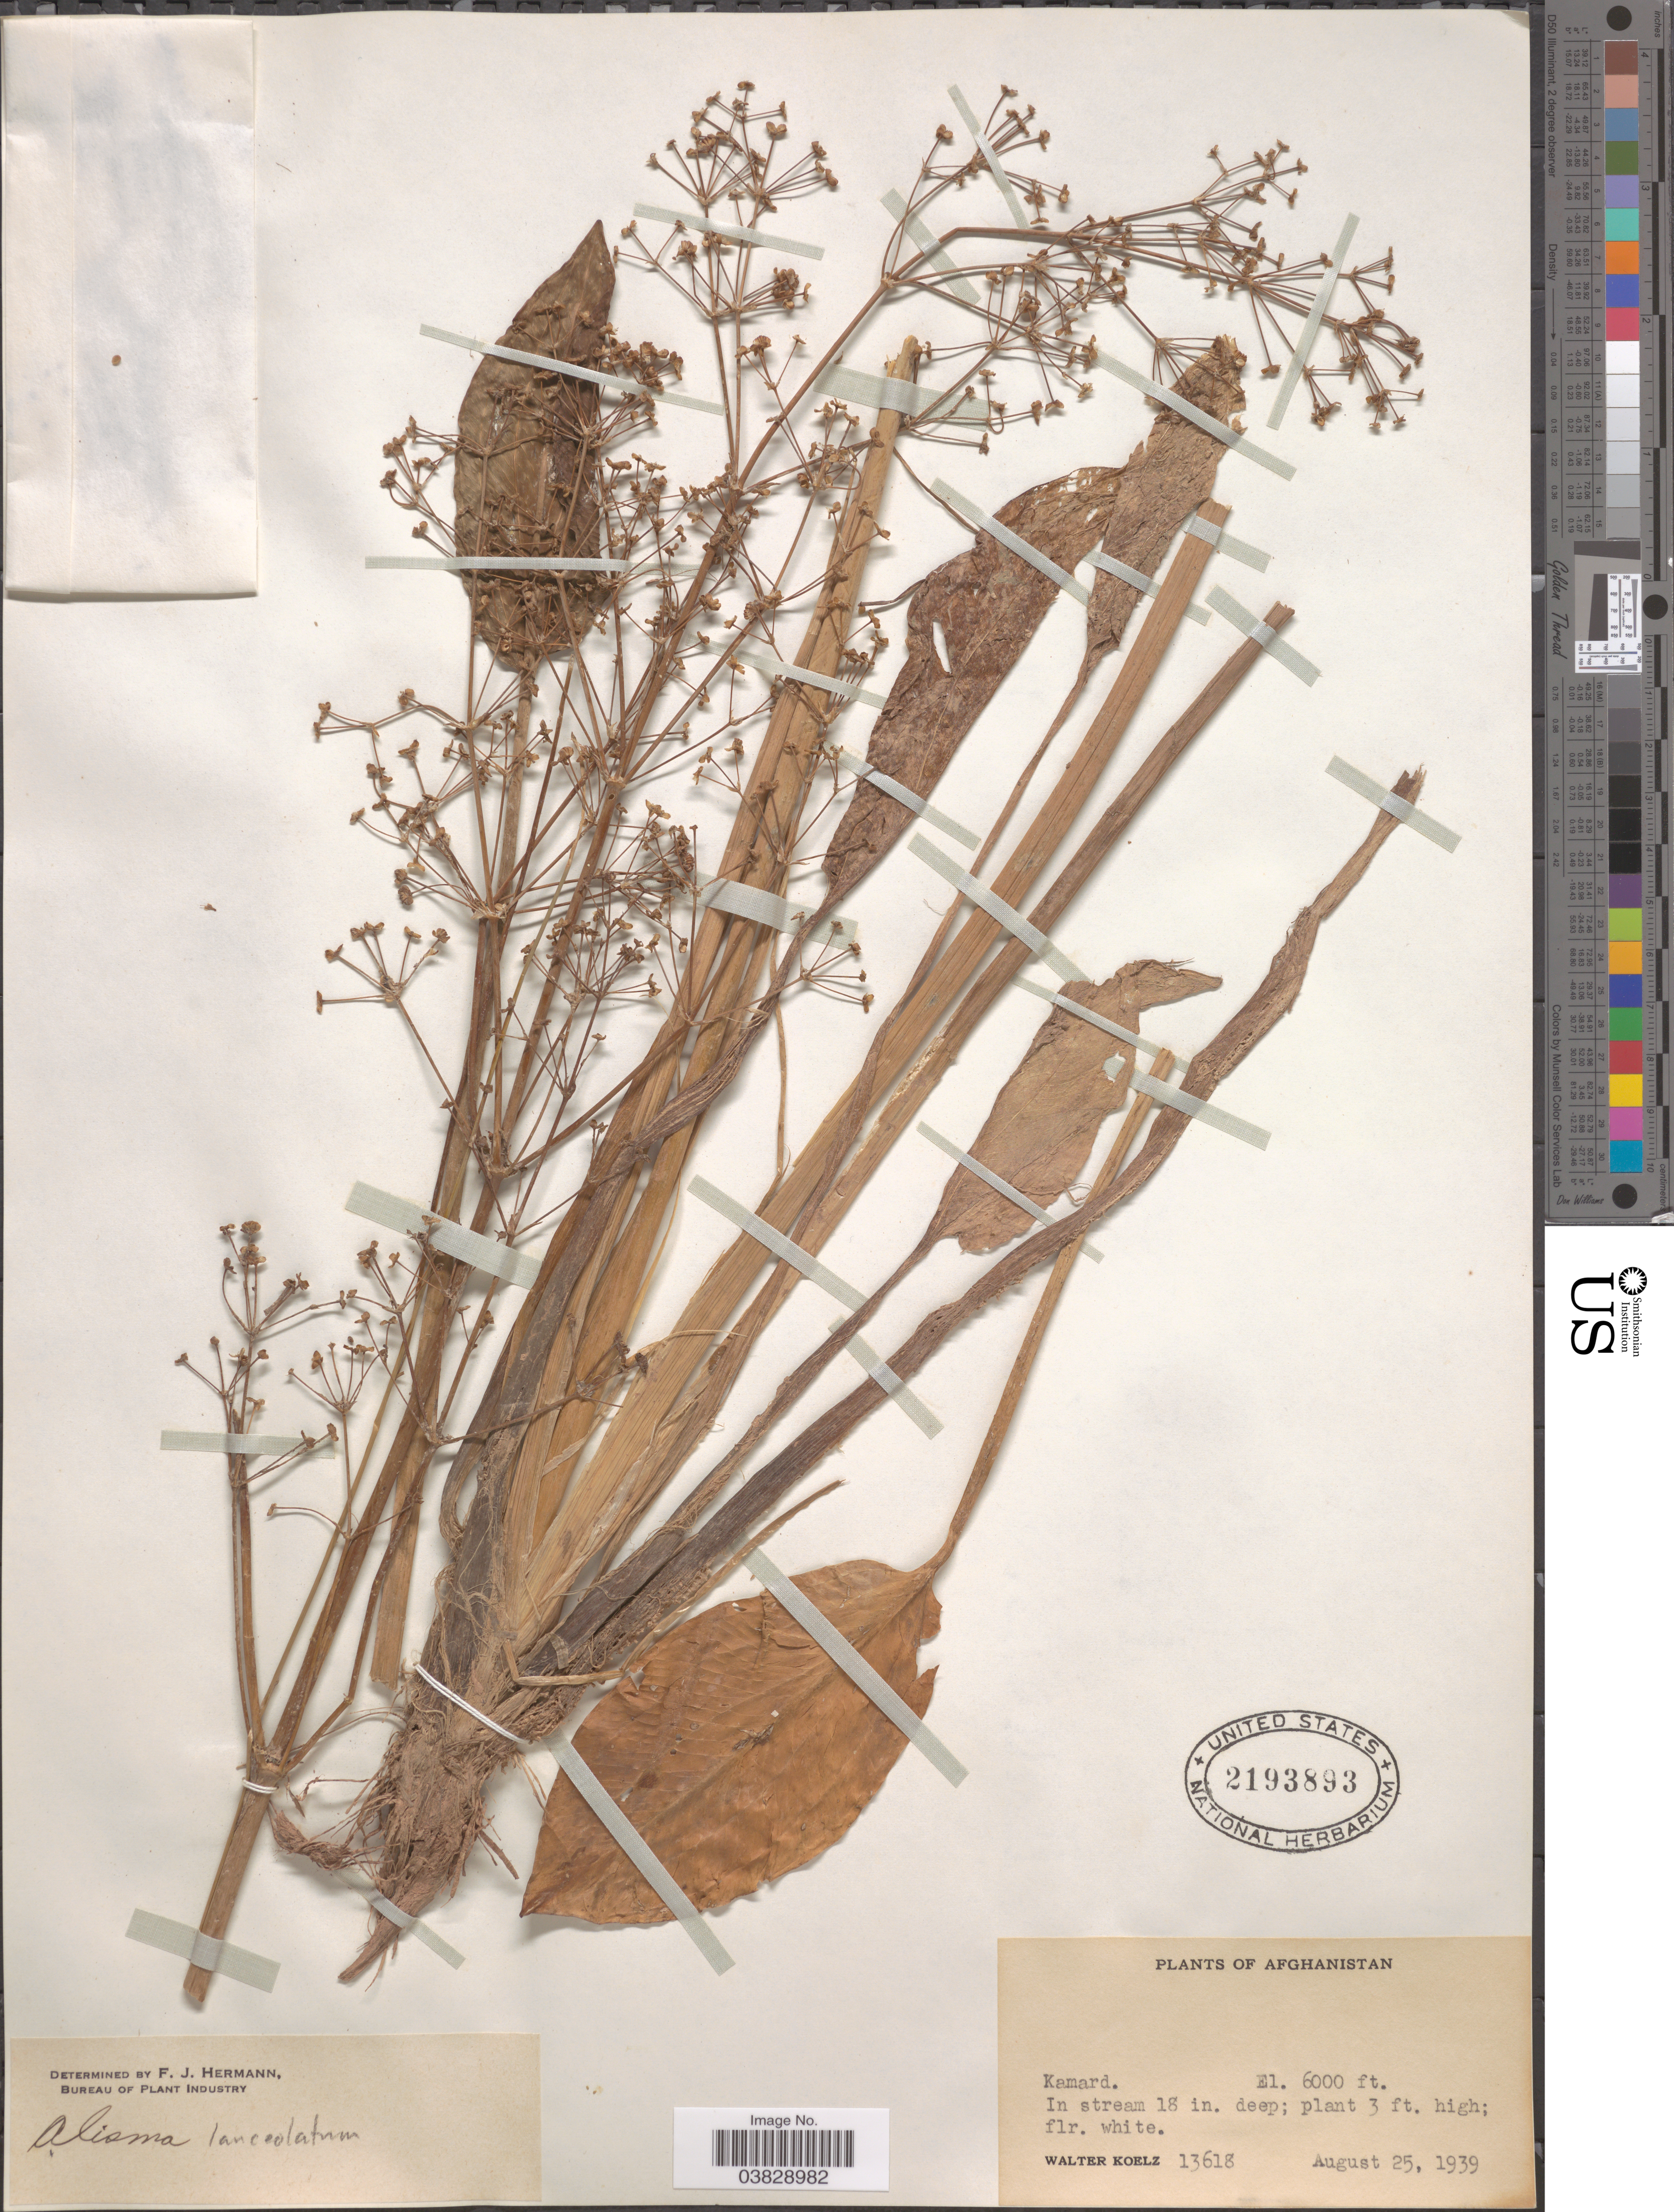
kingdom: Plantae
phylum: Tracheophyta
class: Liliopsida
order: Alismatales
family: Alismataceae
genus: Alisma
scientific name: Alisma lanceolatum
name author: With.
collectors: W. N. Koelz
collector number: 13618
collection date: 1939-08-25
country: Afghanistan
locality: Kamard. In stream.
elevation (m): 1829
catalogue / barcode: US 2193893